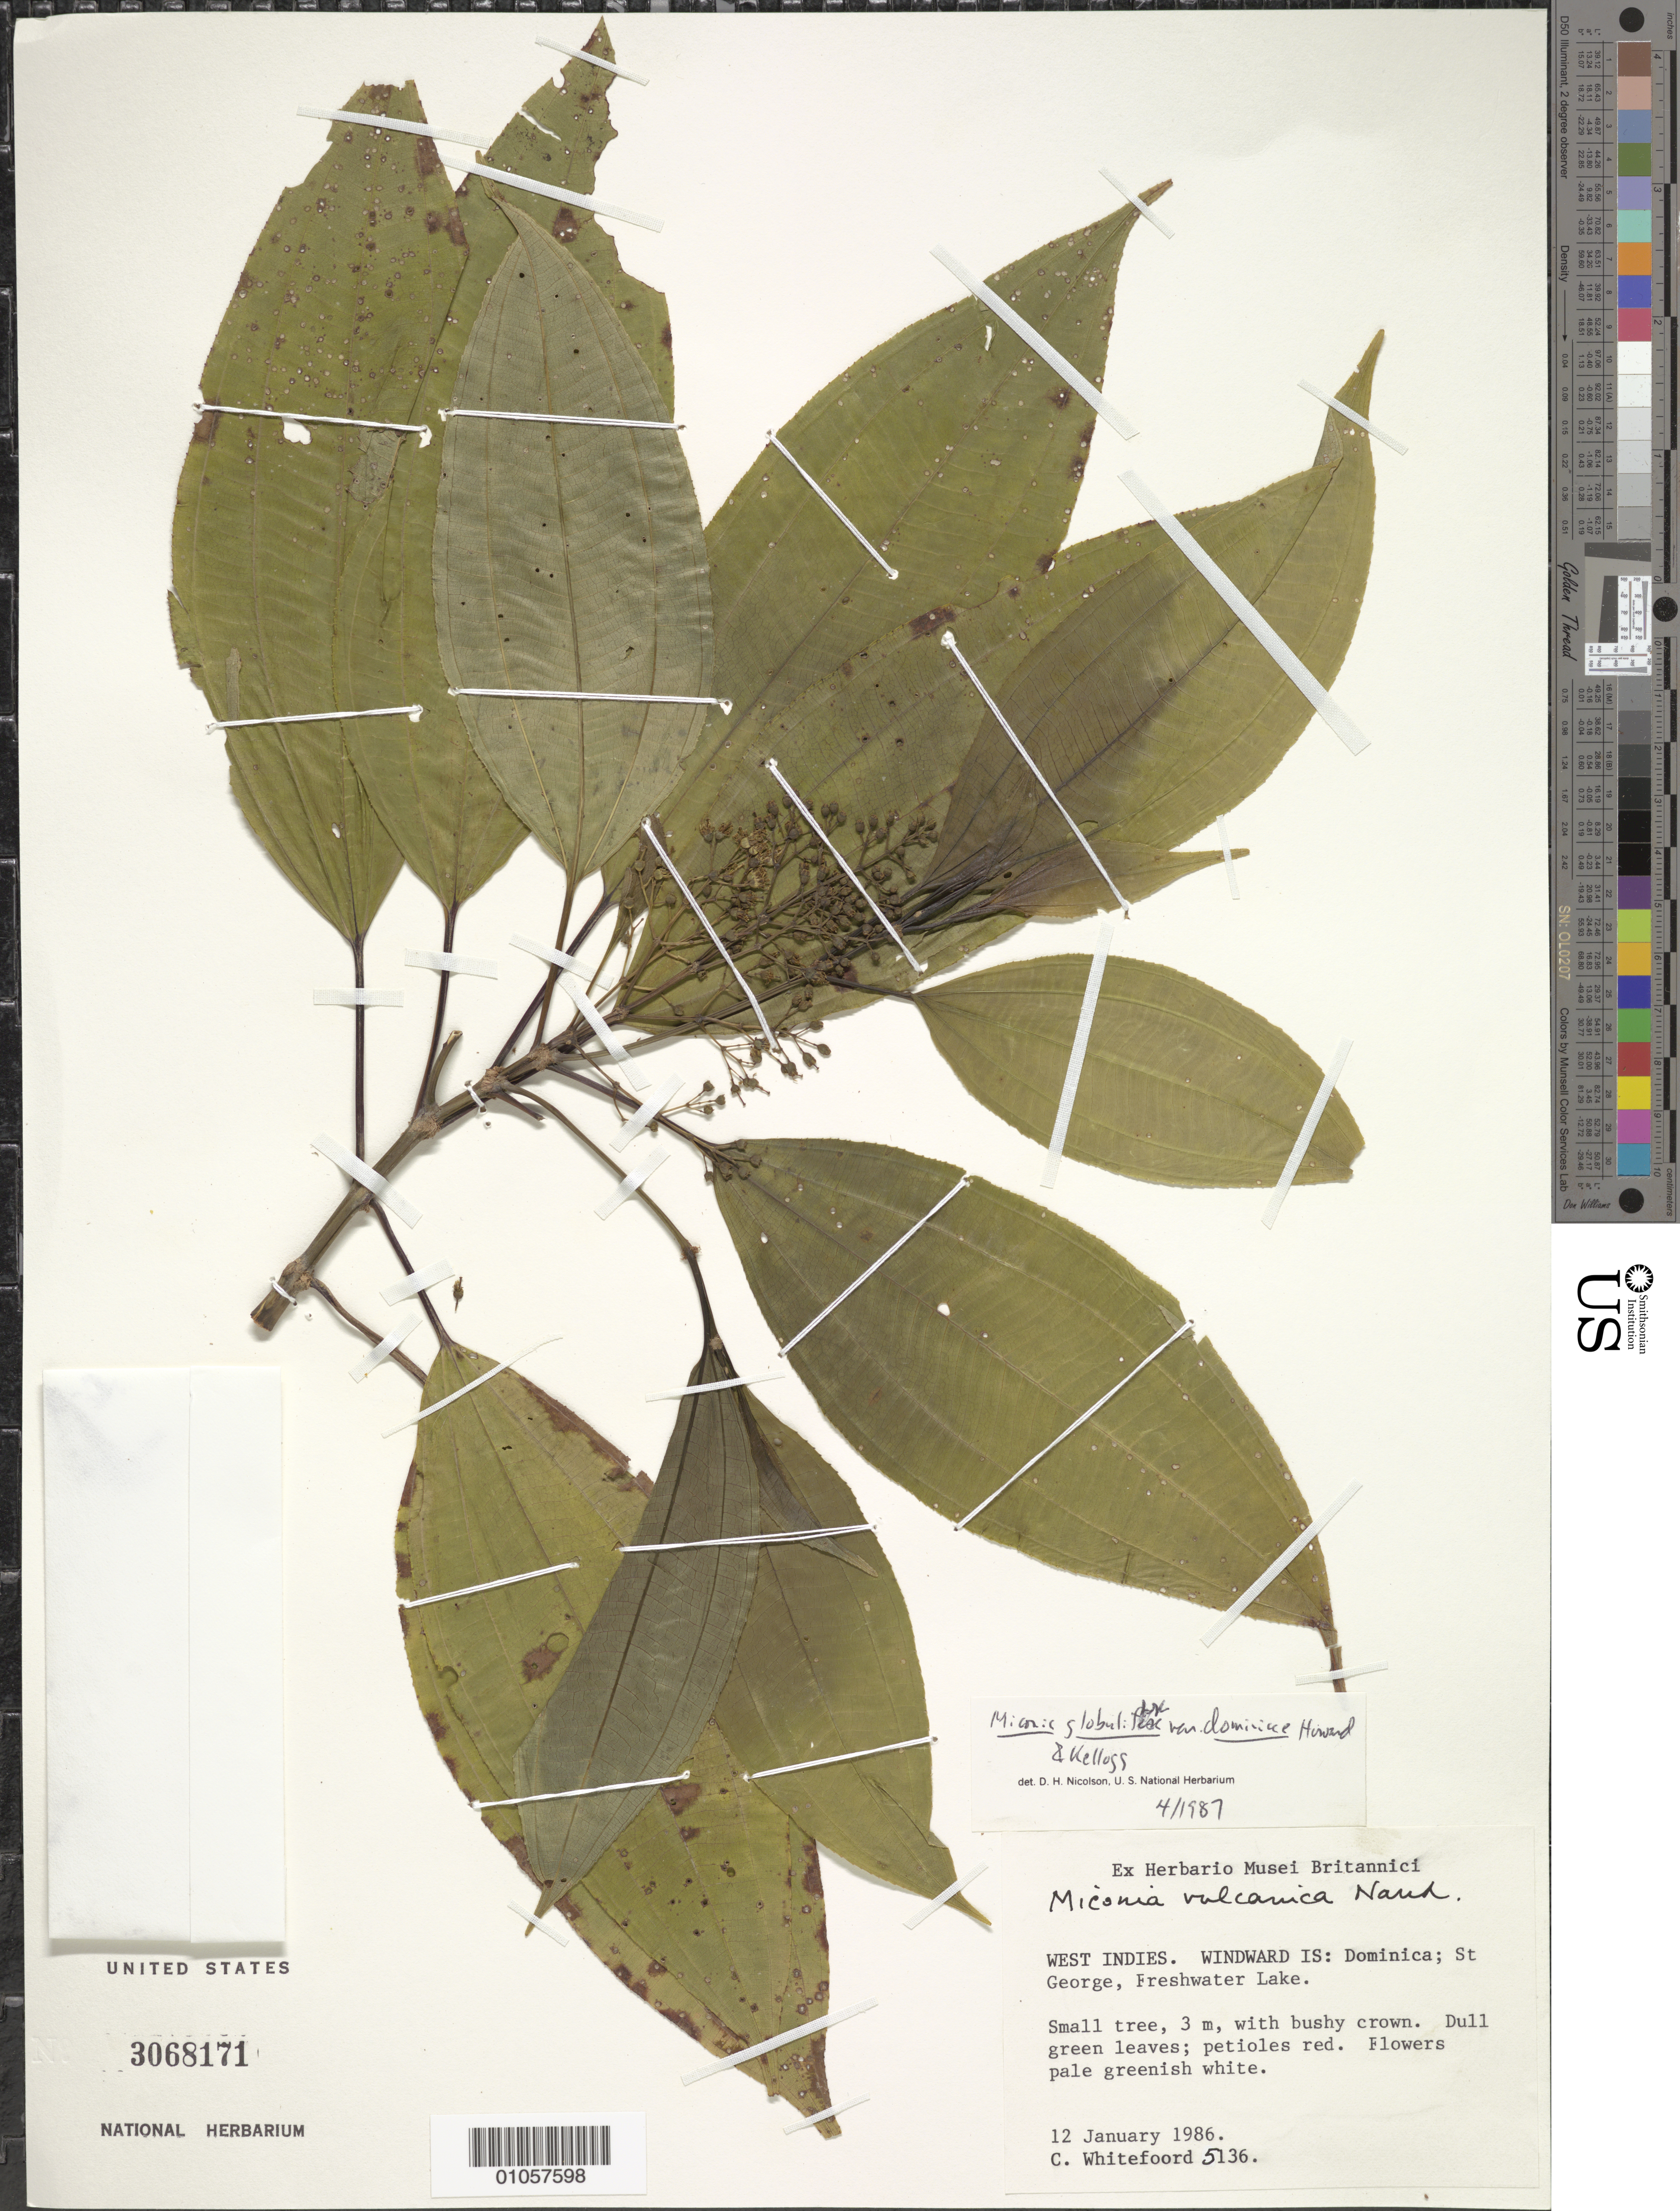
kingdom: Plantae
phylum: Tracheophyta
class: Magnoliopsida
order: Myrtales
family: Melastomataceae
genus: Miconia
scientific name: Miconia globuliflora var. dominicae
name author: R.A. Howard & E.A. Kellogg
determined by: Nicolson, Dan H.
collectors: C. Whitefoord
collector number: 5136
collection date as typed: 12 Jan 1986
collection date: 1986-01-12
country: Dominica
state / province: St. George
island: Dominica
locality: Freshwater Lake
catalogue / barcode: US 3068171